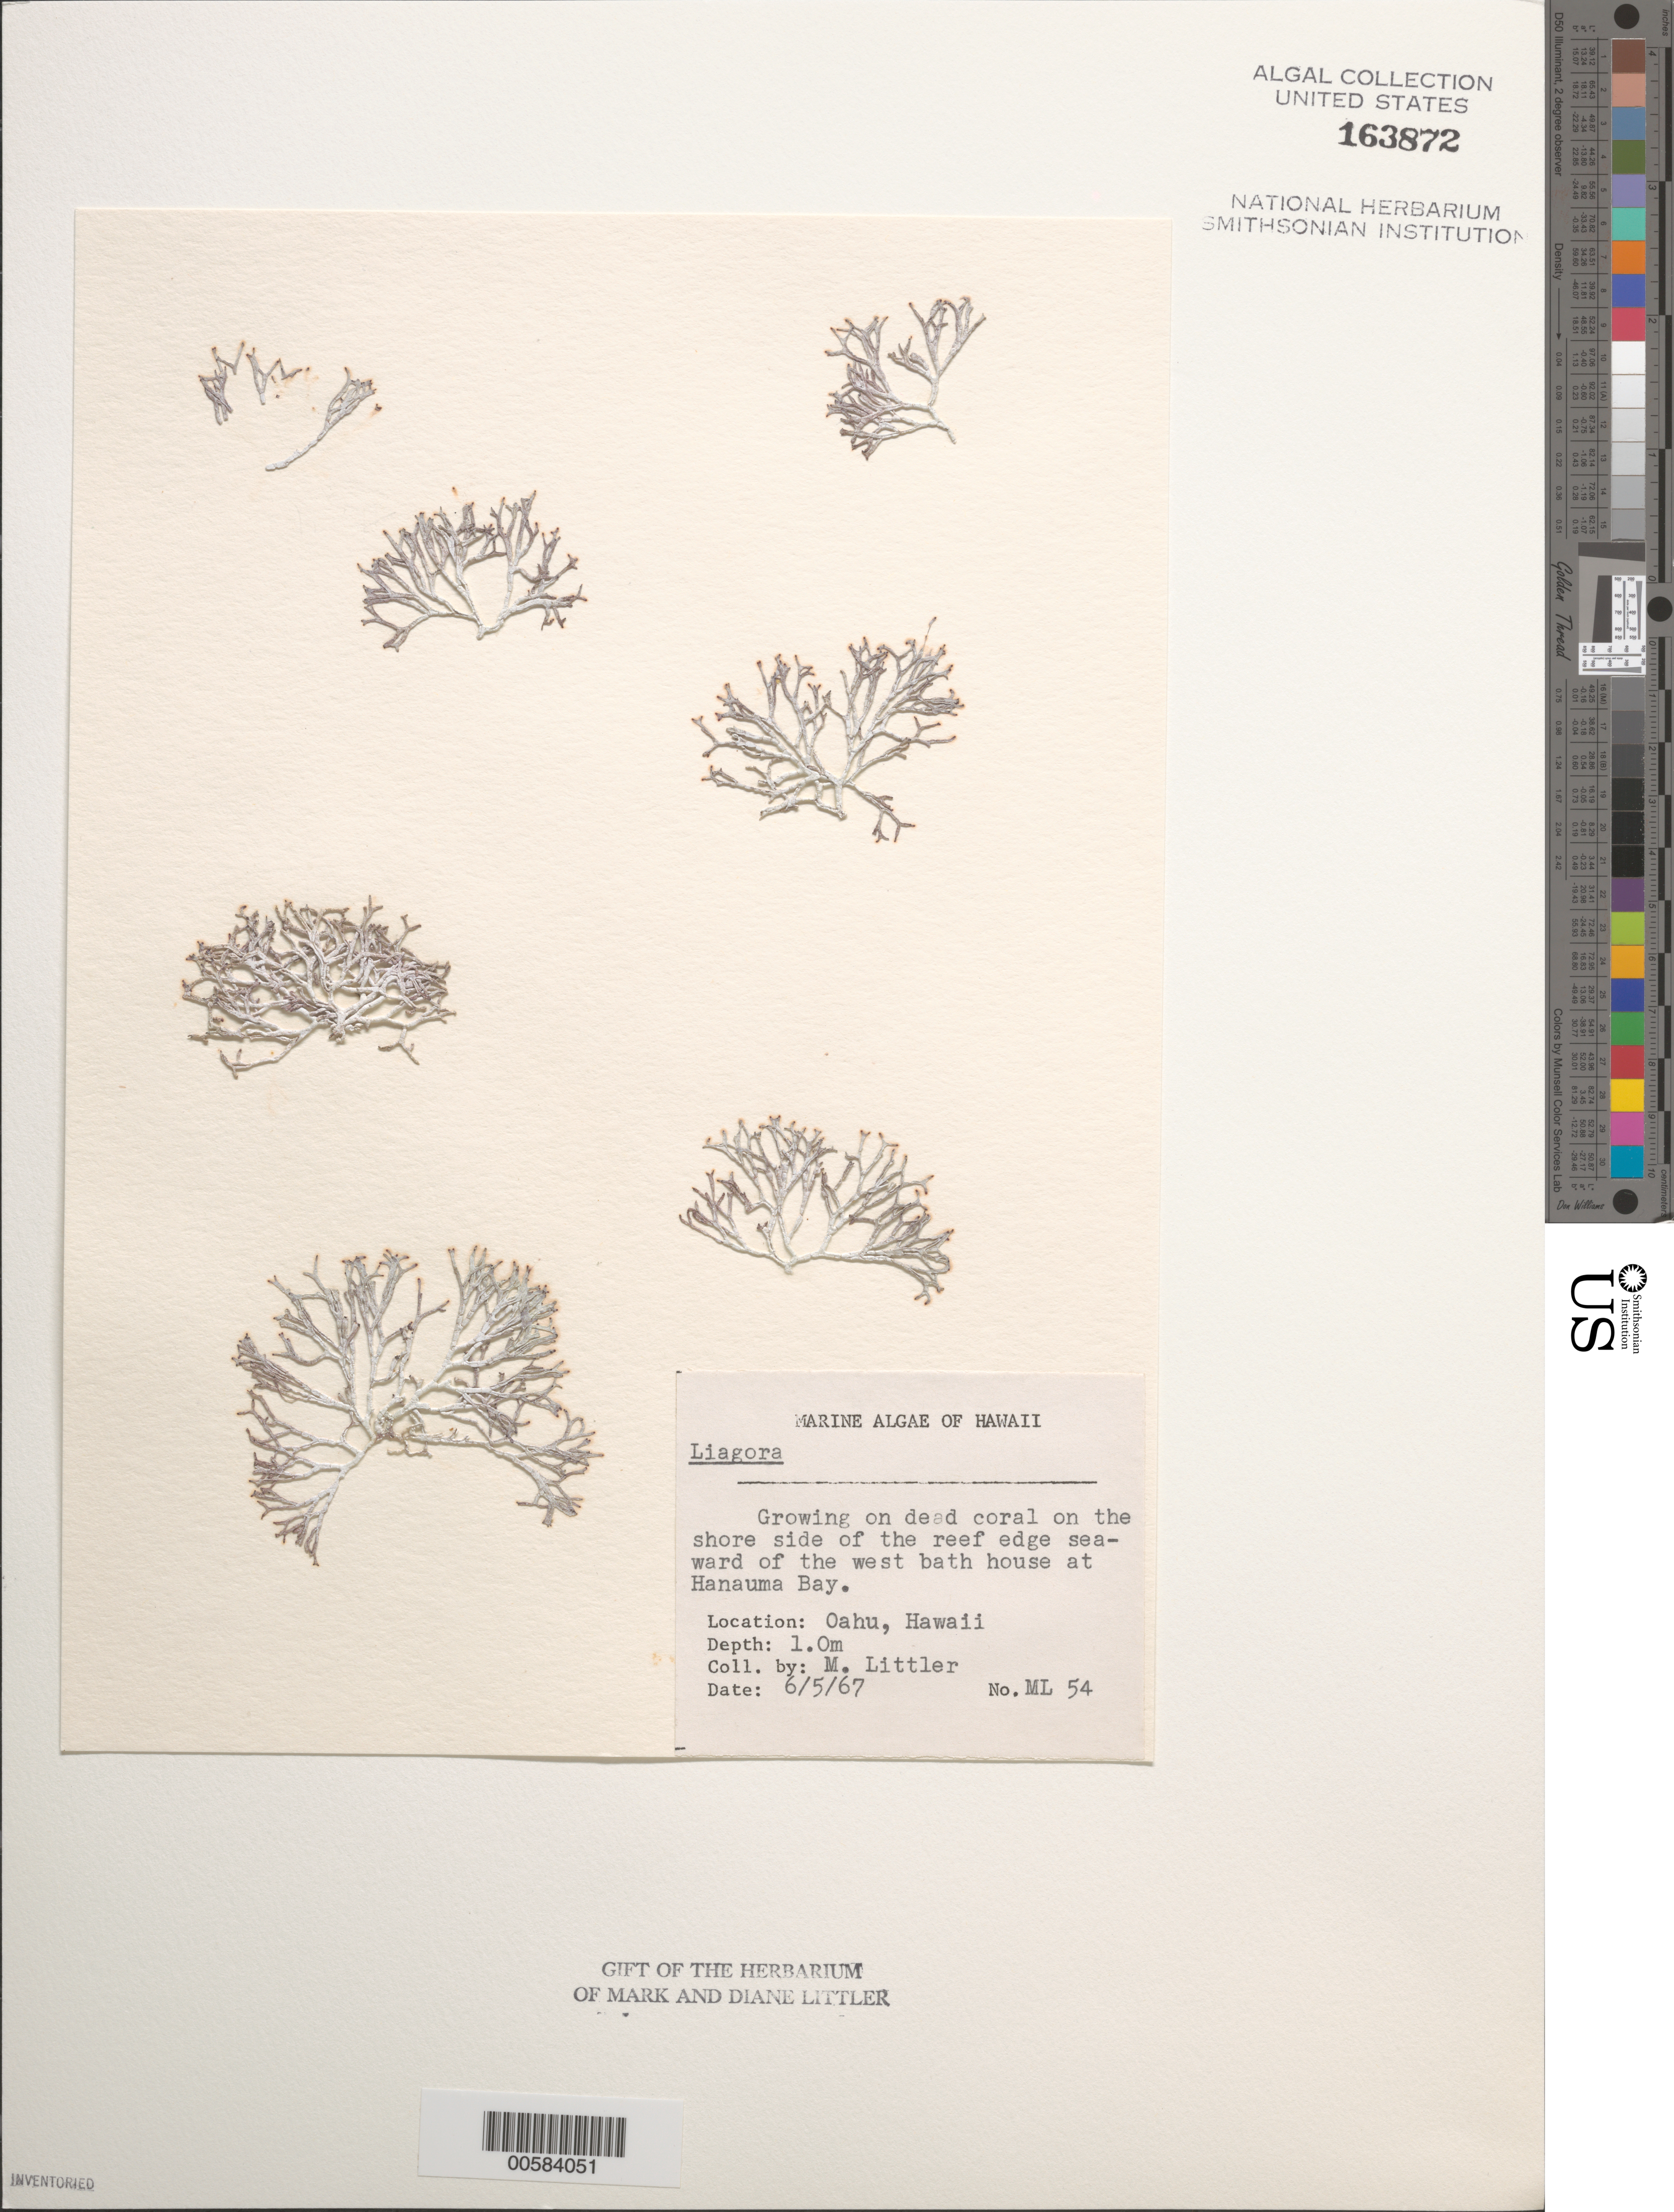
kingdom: Plantae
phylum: Rhodophyta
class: Florideophyceae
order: Nemaliales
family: Liagoraceae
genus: Liagora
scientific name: Liagora sp.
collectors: M. M. Littler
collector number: ML 54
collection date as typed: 05 Jun 1967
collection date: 1967-06-05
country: United States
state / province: Hawaii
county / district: Honolulu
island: Oahu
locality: Hanauma Bay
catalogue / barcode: US 163872